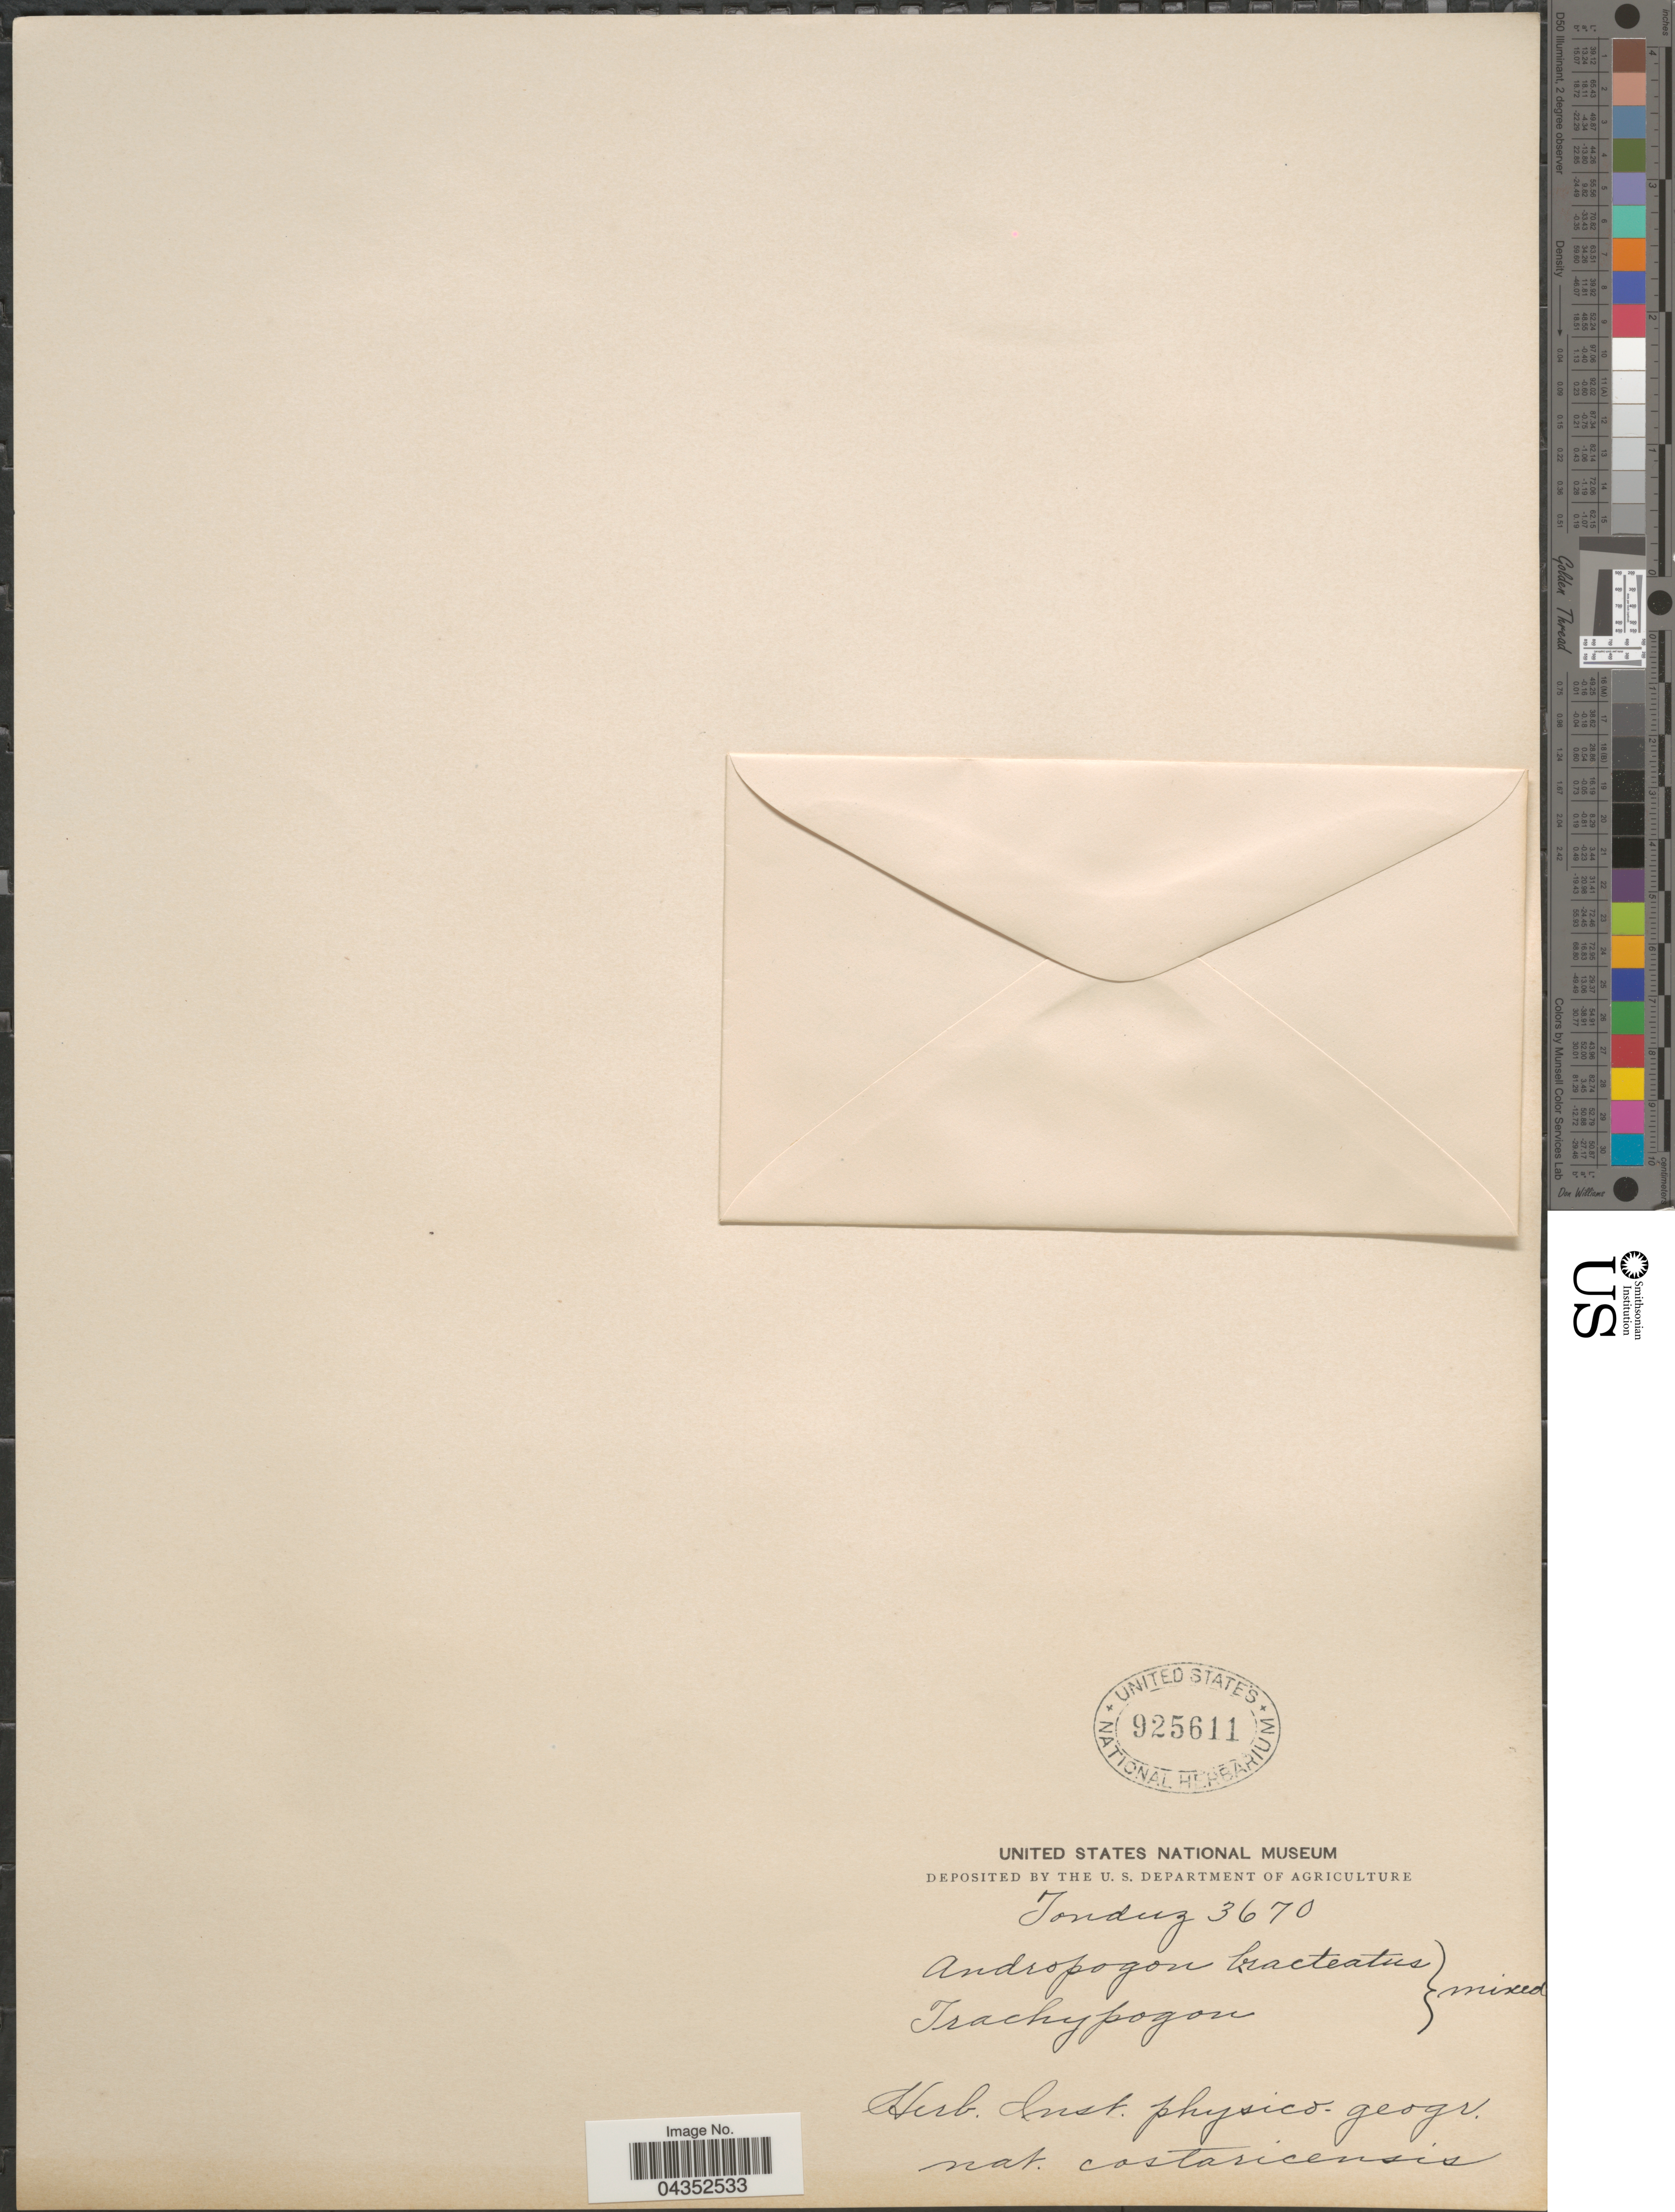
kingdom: Plantae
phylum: Tracheophyta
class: Liliopsida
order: Poales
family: Poaceae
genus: Hyparrhenia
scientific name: Hyparrhenia bracteata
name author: (Humb. & Bonpl.) Stapf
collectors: Tonduz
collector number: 3670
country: Costa Rica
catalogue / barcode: US 925611